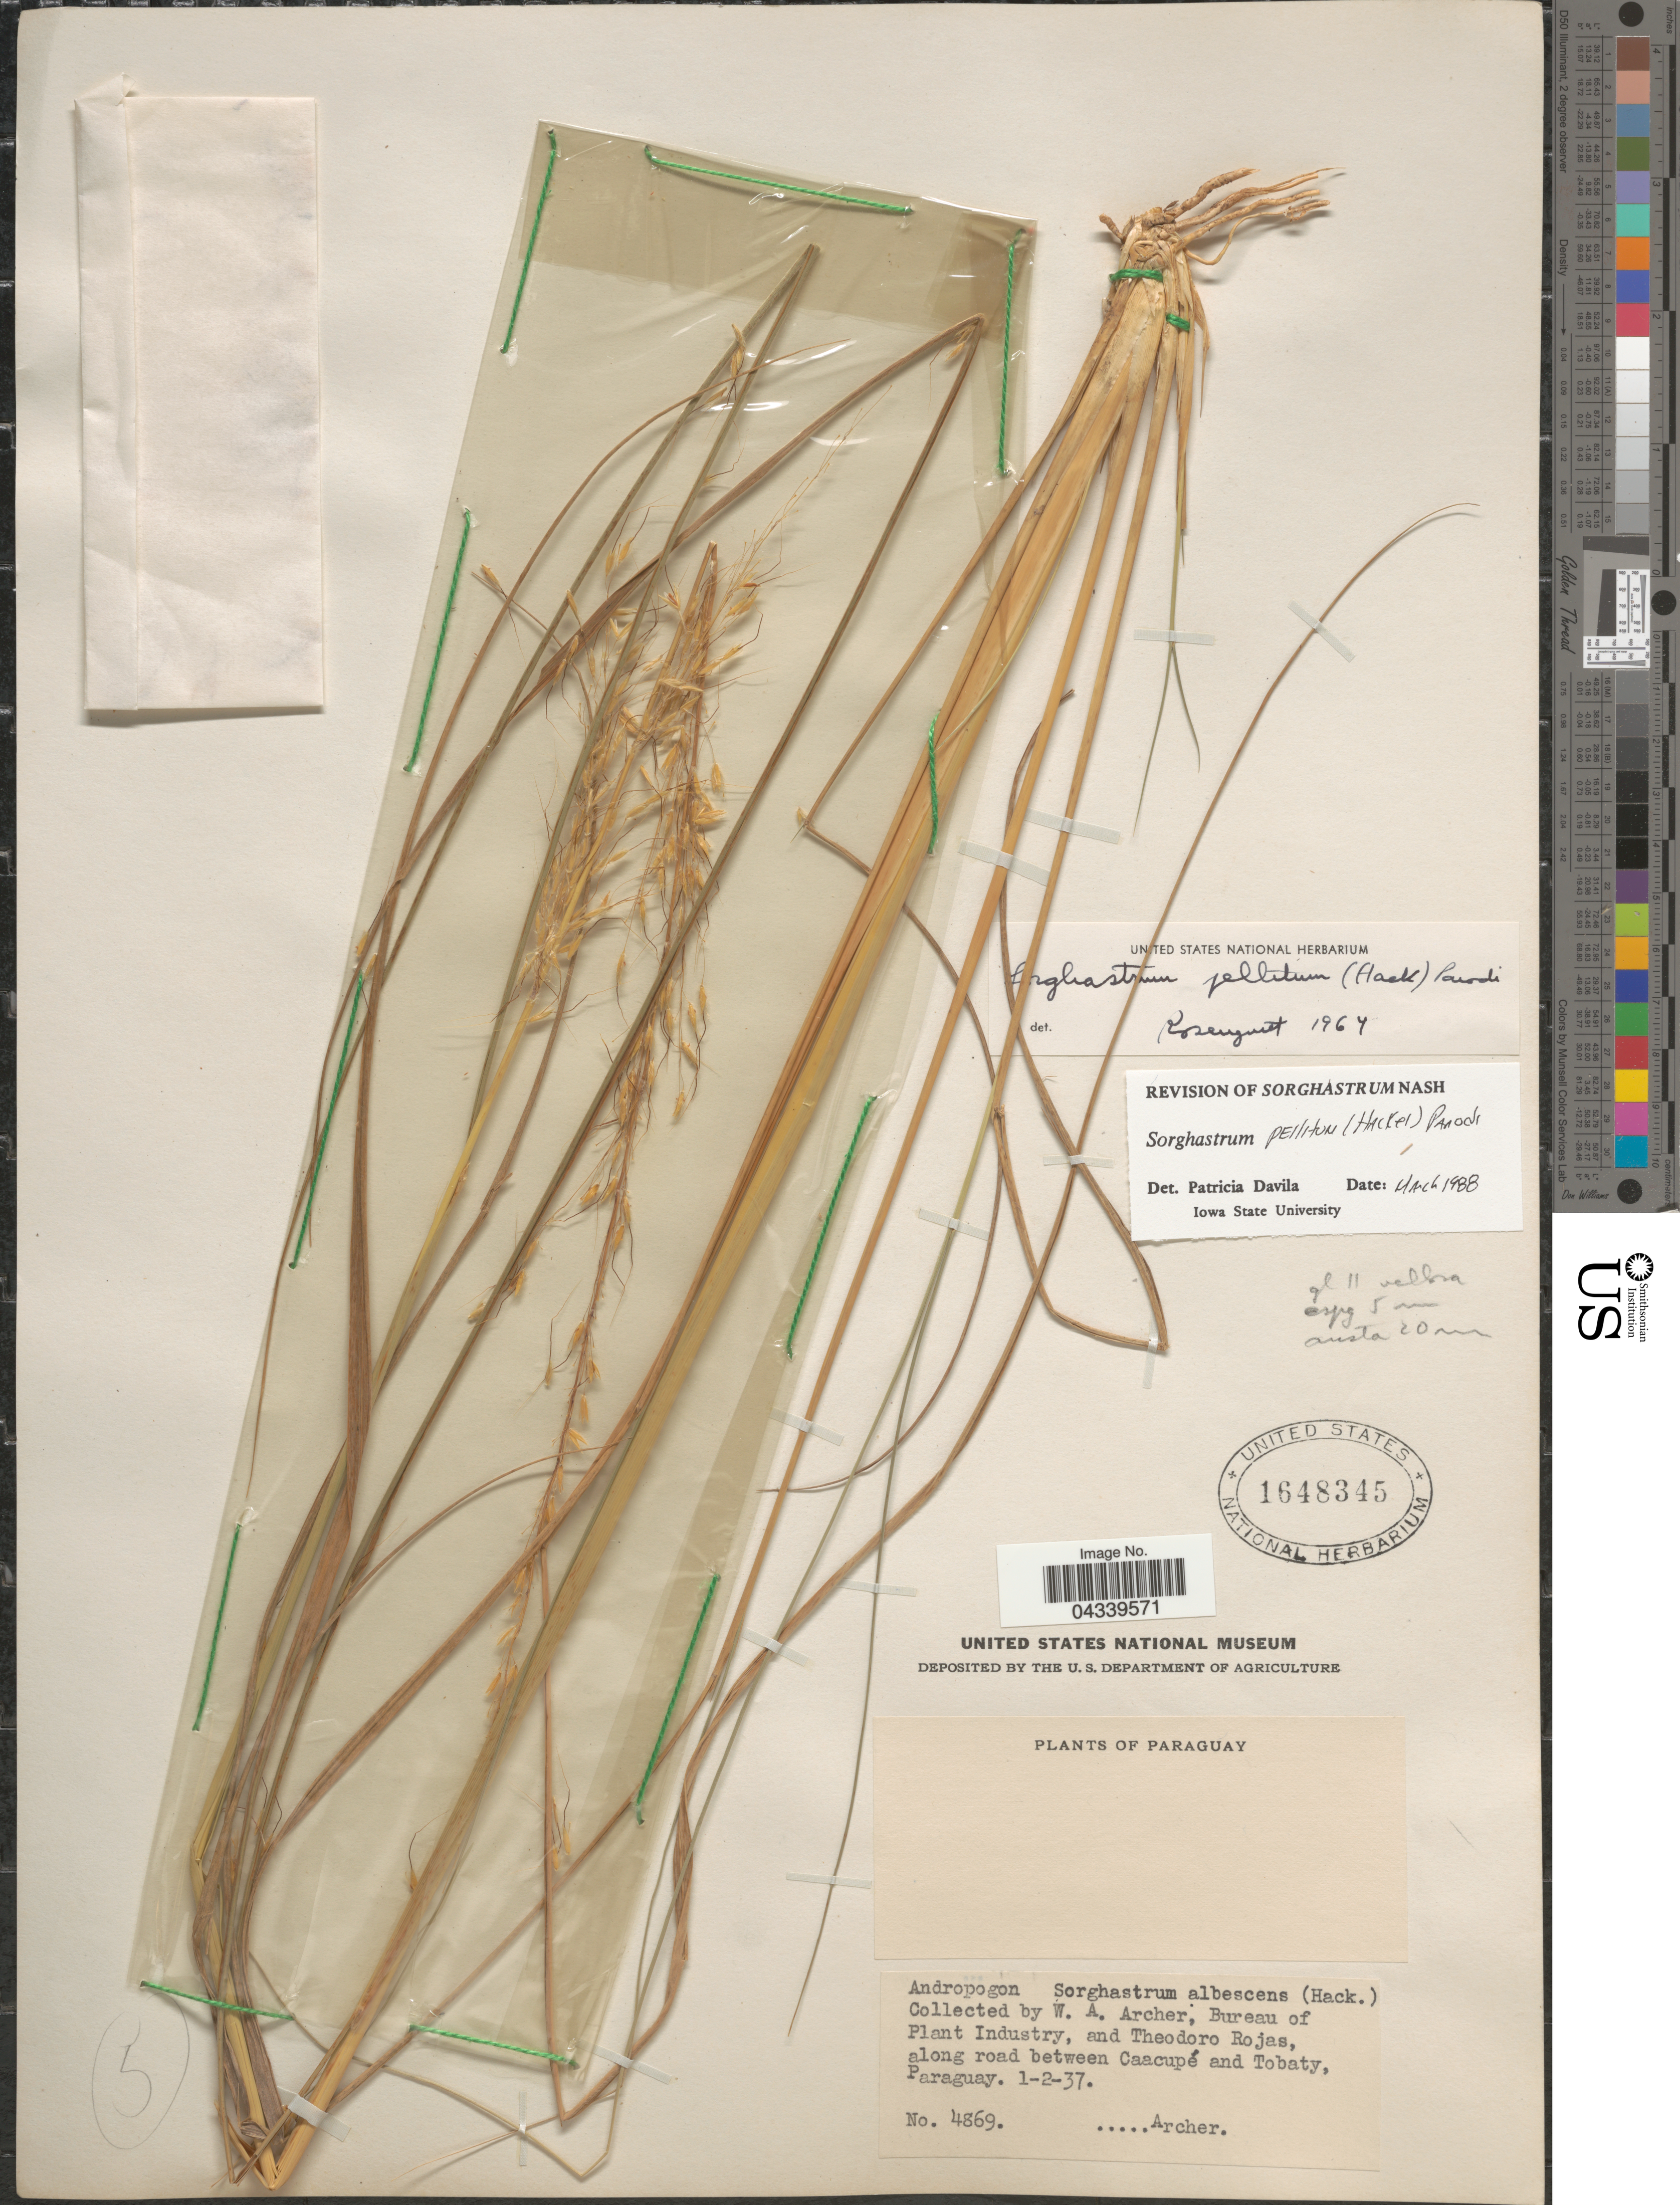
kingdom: Plantae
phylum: Tracheophyta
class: Liliopsida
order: Poales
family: Poaceae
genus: Sorghastrum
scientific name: Sorghastrum pellitum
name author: (Hack.) Parodi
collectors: W. Archer & T. Rojas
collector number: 4869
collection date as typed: Transcribed d/m/y: 1/2/37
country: Paraguay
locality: Along road between Caacupé and Tobaty.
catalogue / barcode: US 1648345